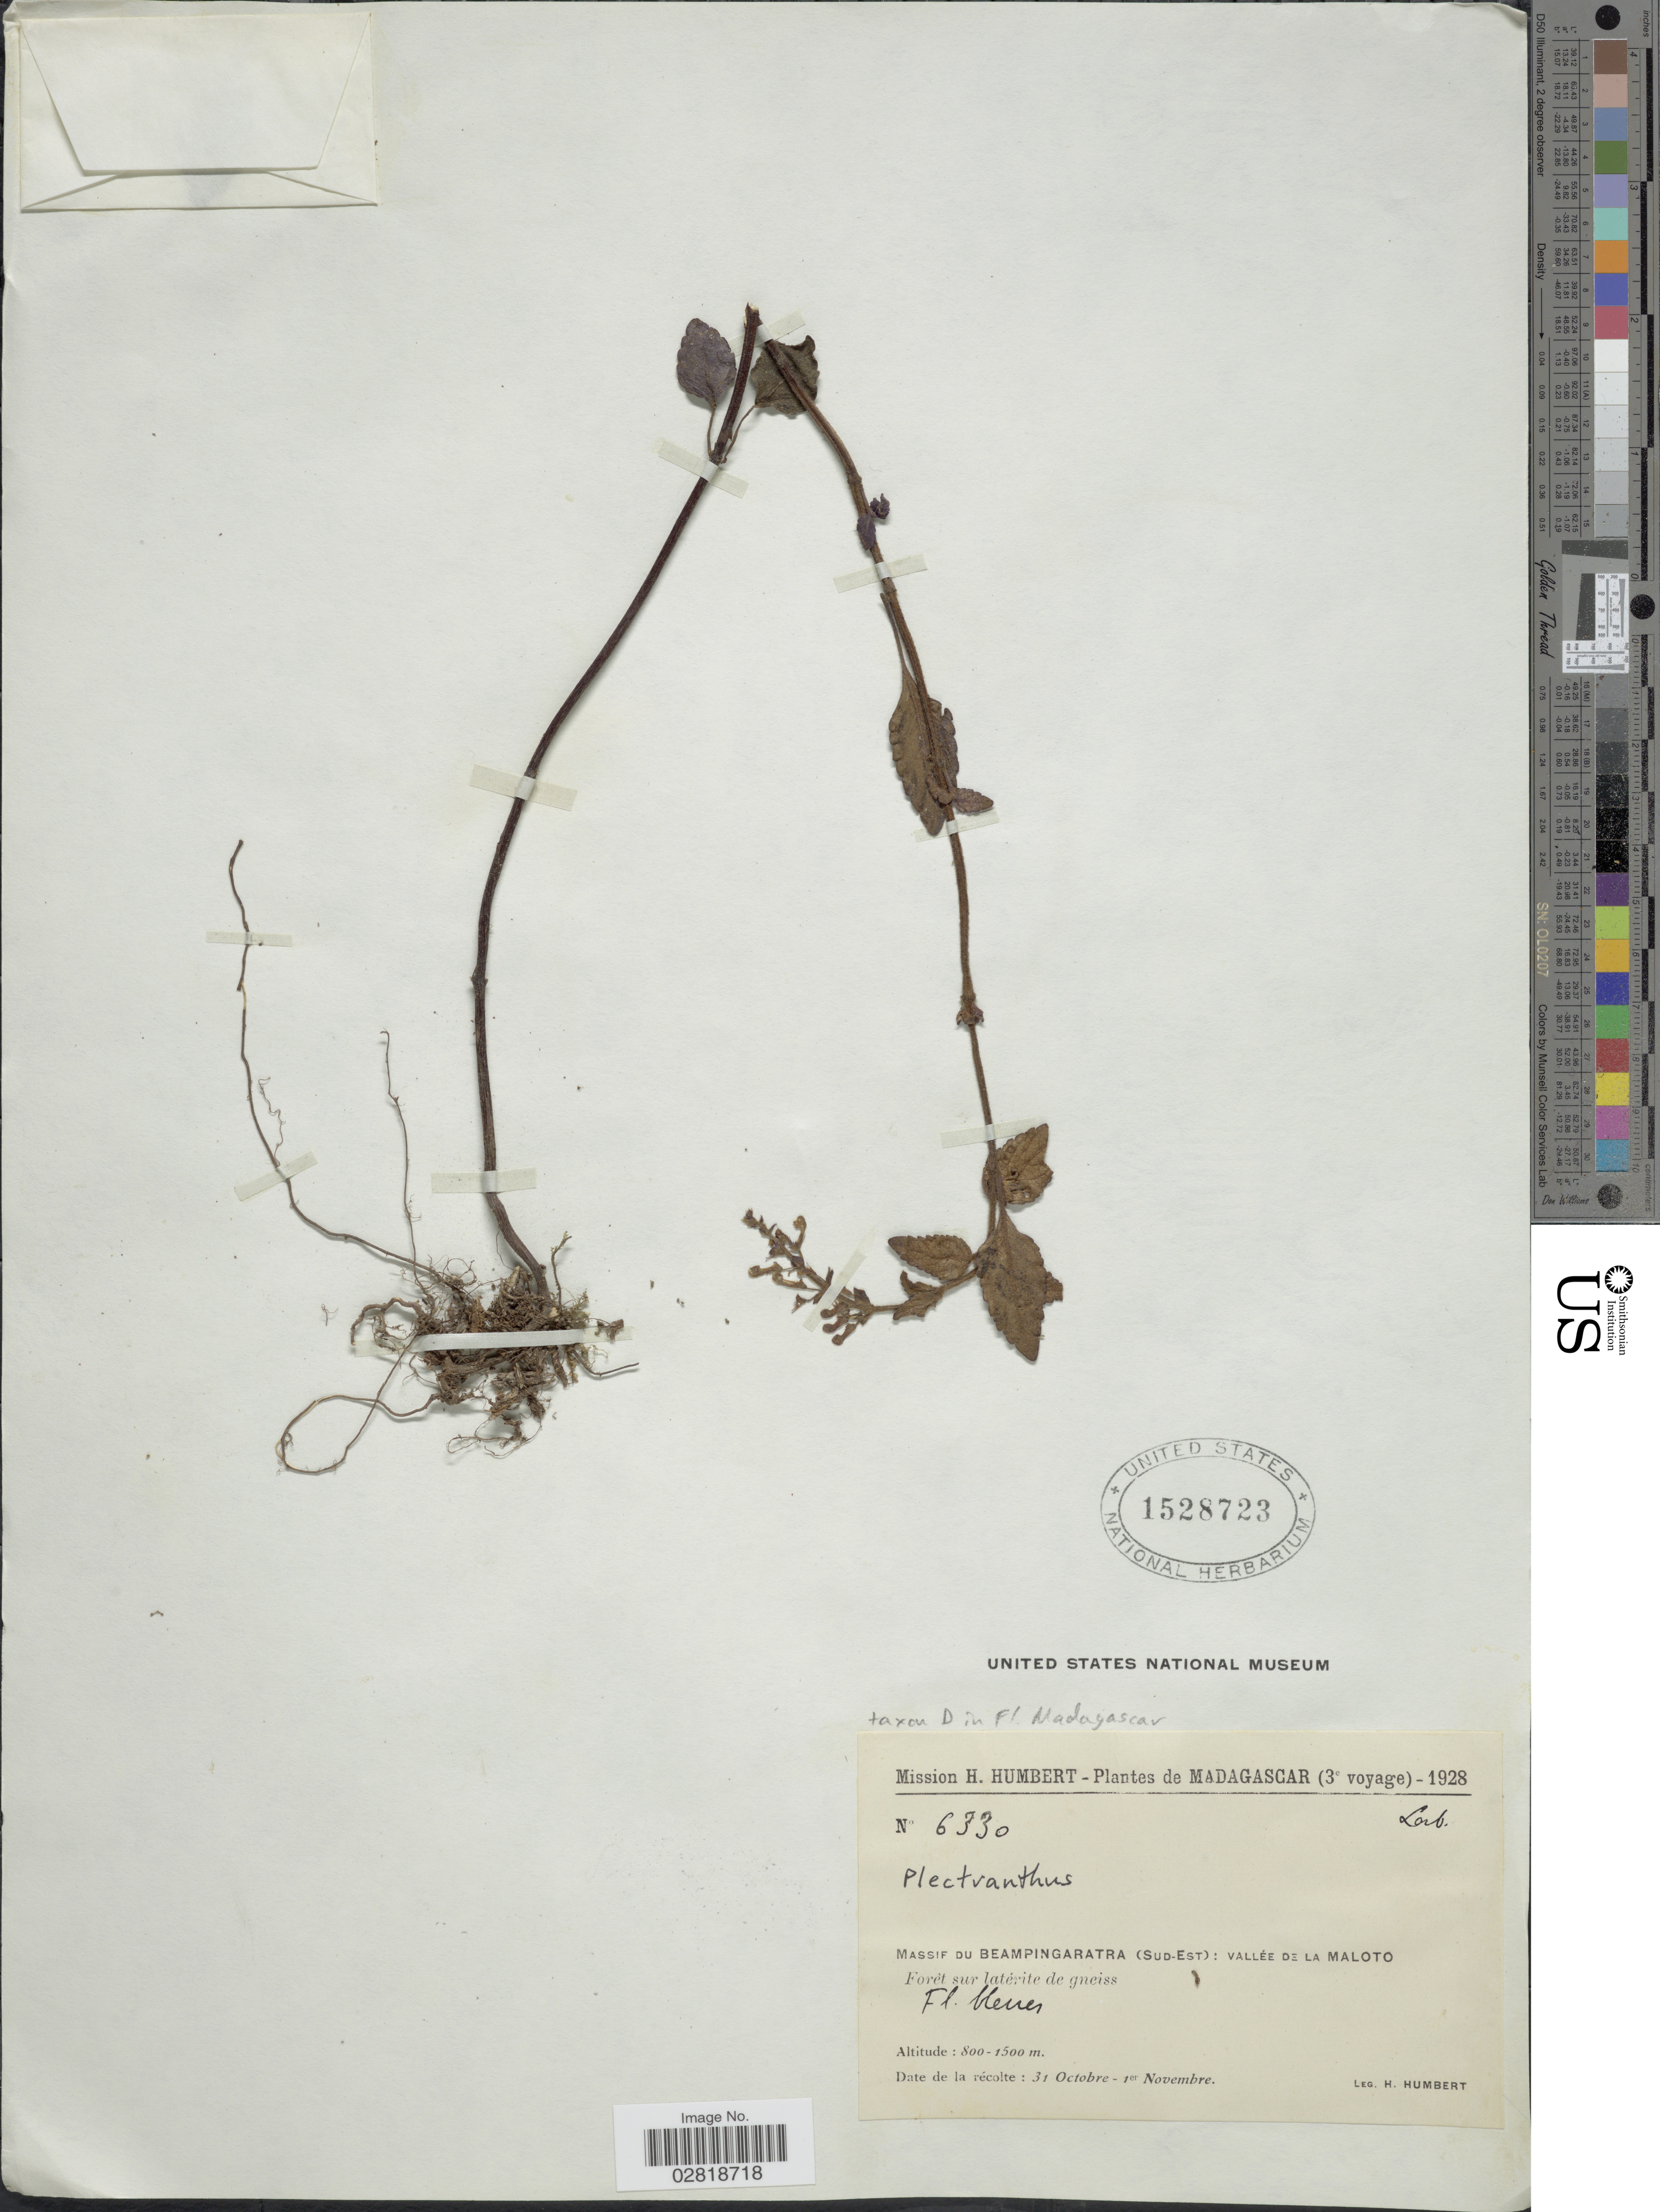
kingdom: Plantae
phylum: Tracheophyta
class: Magnoliopsida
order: Lamiales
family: Lamiaceae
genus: Plectranthus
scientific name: Plectranthus sp.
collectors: H. Humbert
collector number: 6330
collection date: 1928-10-31/1928-11-01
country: Madagascar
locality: Massif du Beampingaratra (Sud-Est): Vallée de la Maloto.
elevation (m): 800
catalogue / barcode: US 1528723